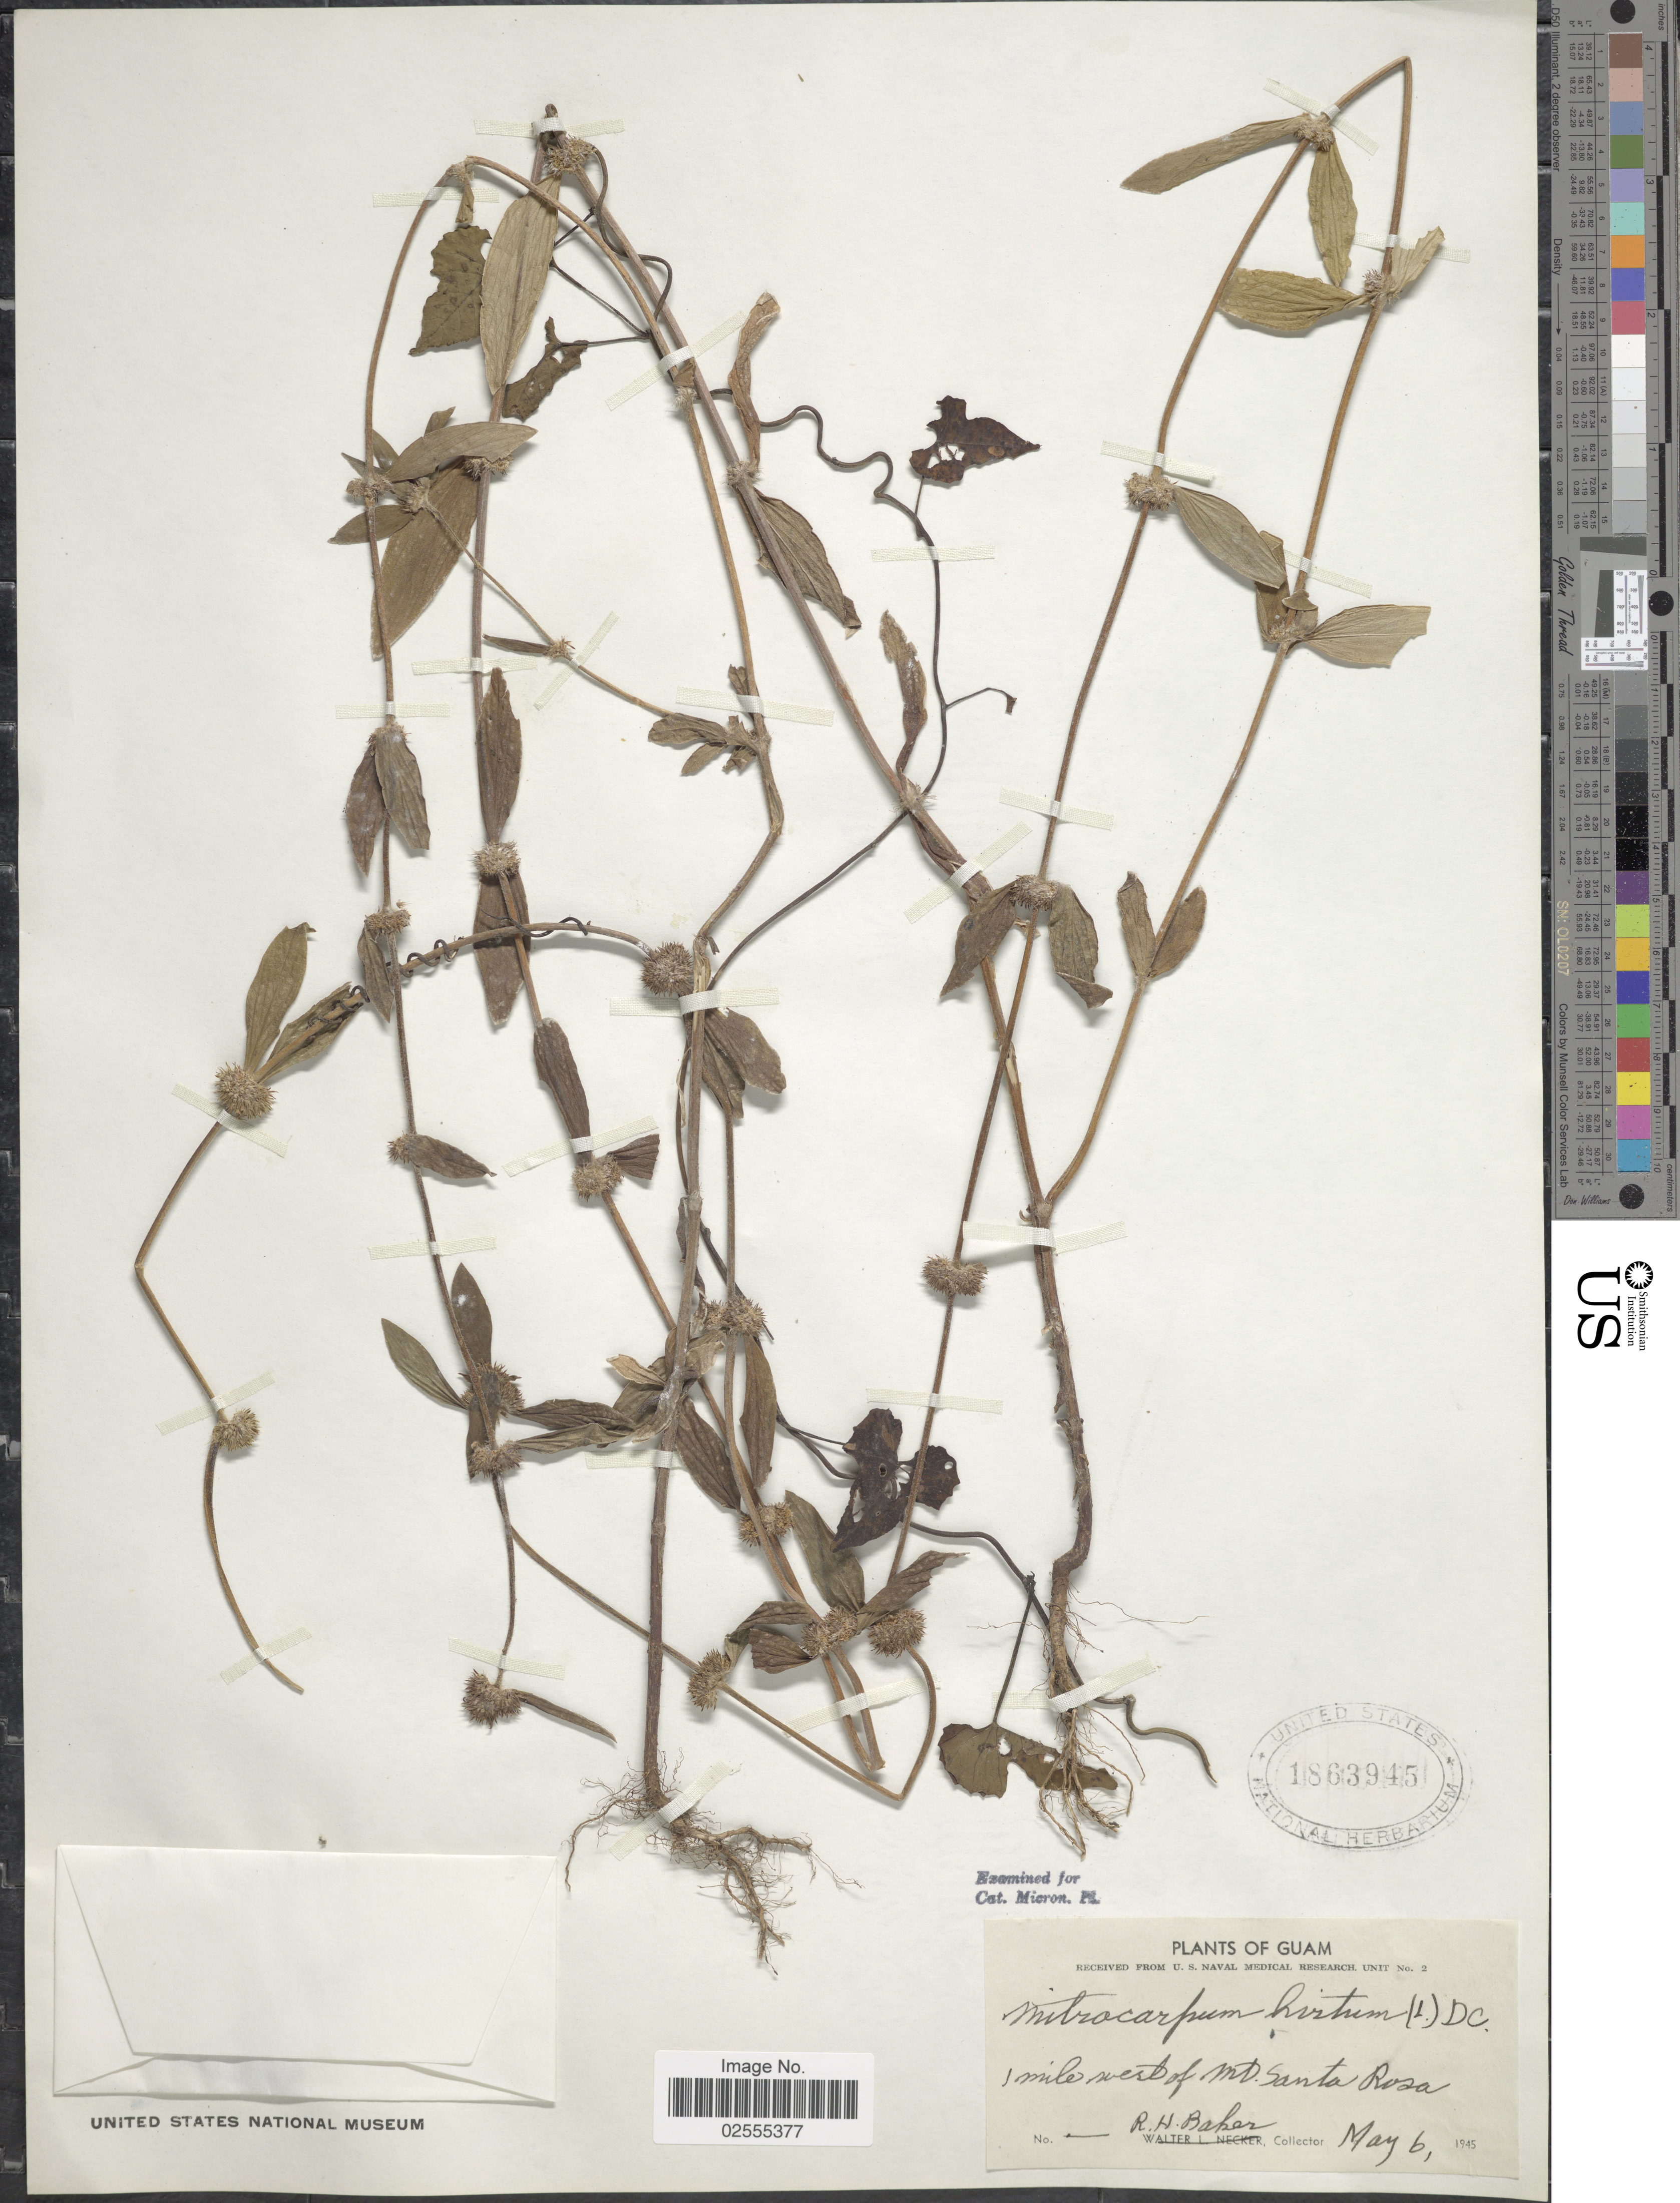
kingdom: Plantae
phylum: Tracheophyta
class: Magnoliopsida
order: Gentianales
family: Rubiaceae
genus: Mitracarpus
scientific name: Mitracarpus hirtus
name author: (L.) DC.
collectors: R. H. Baker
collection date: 1945-05-06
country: Guam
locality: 1 mile west of Mt. Santa Rosa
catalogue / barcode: US 1863945